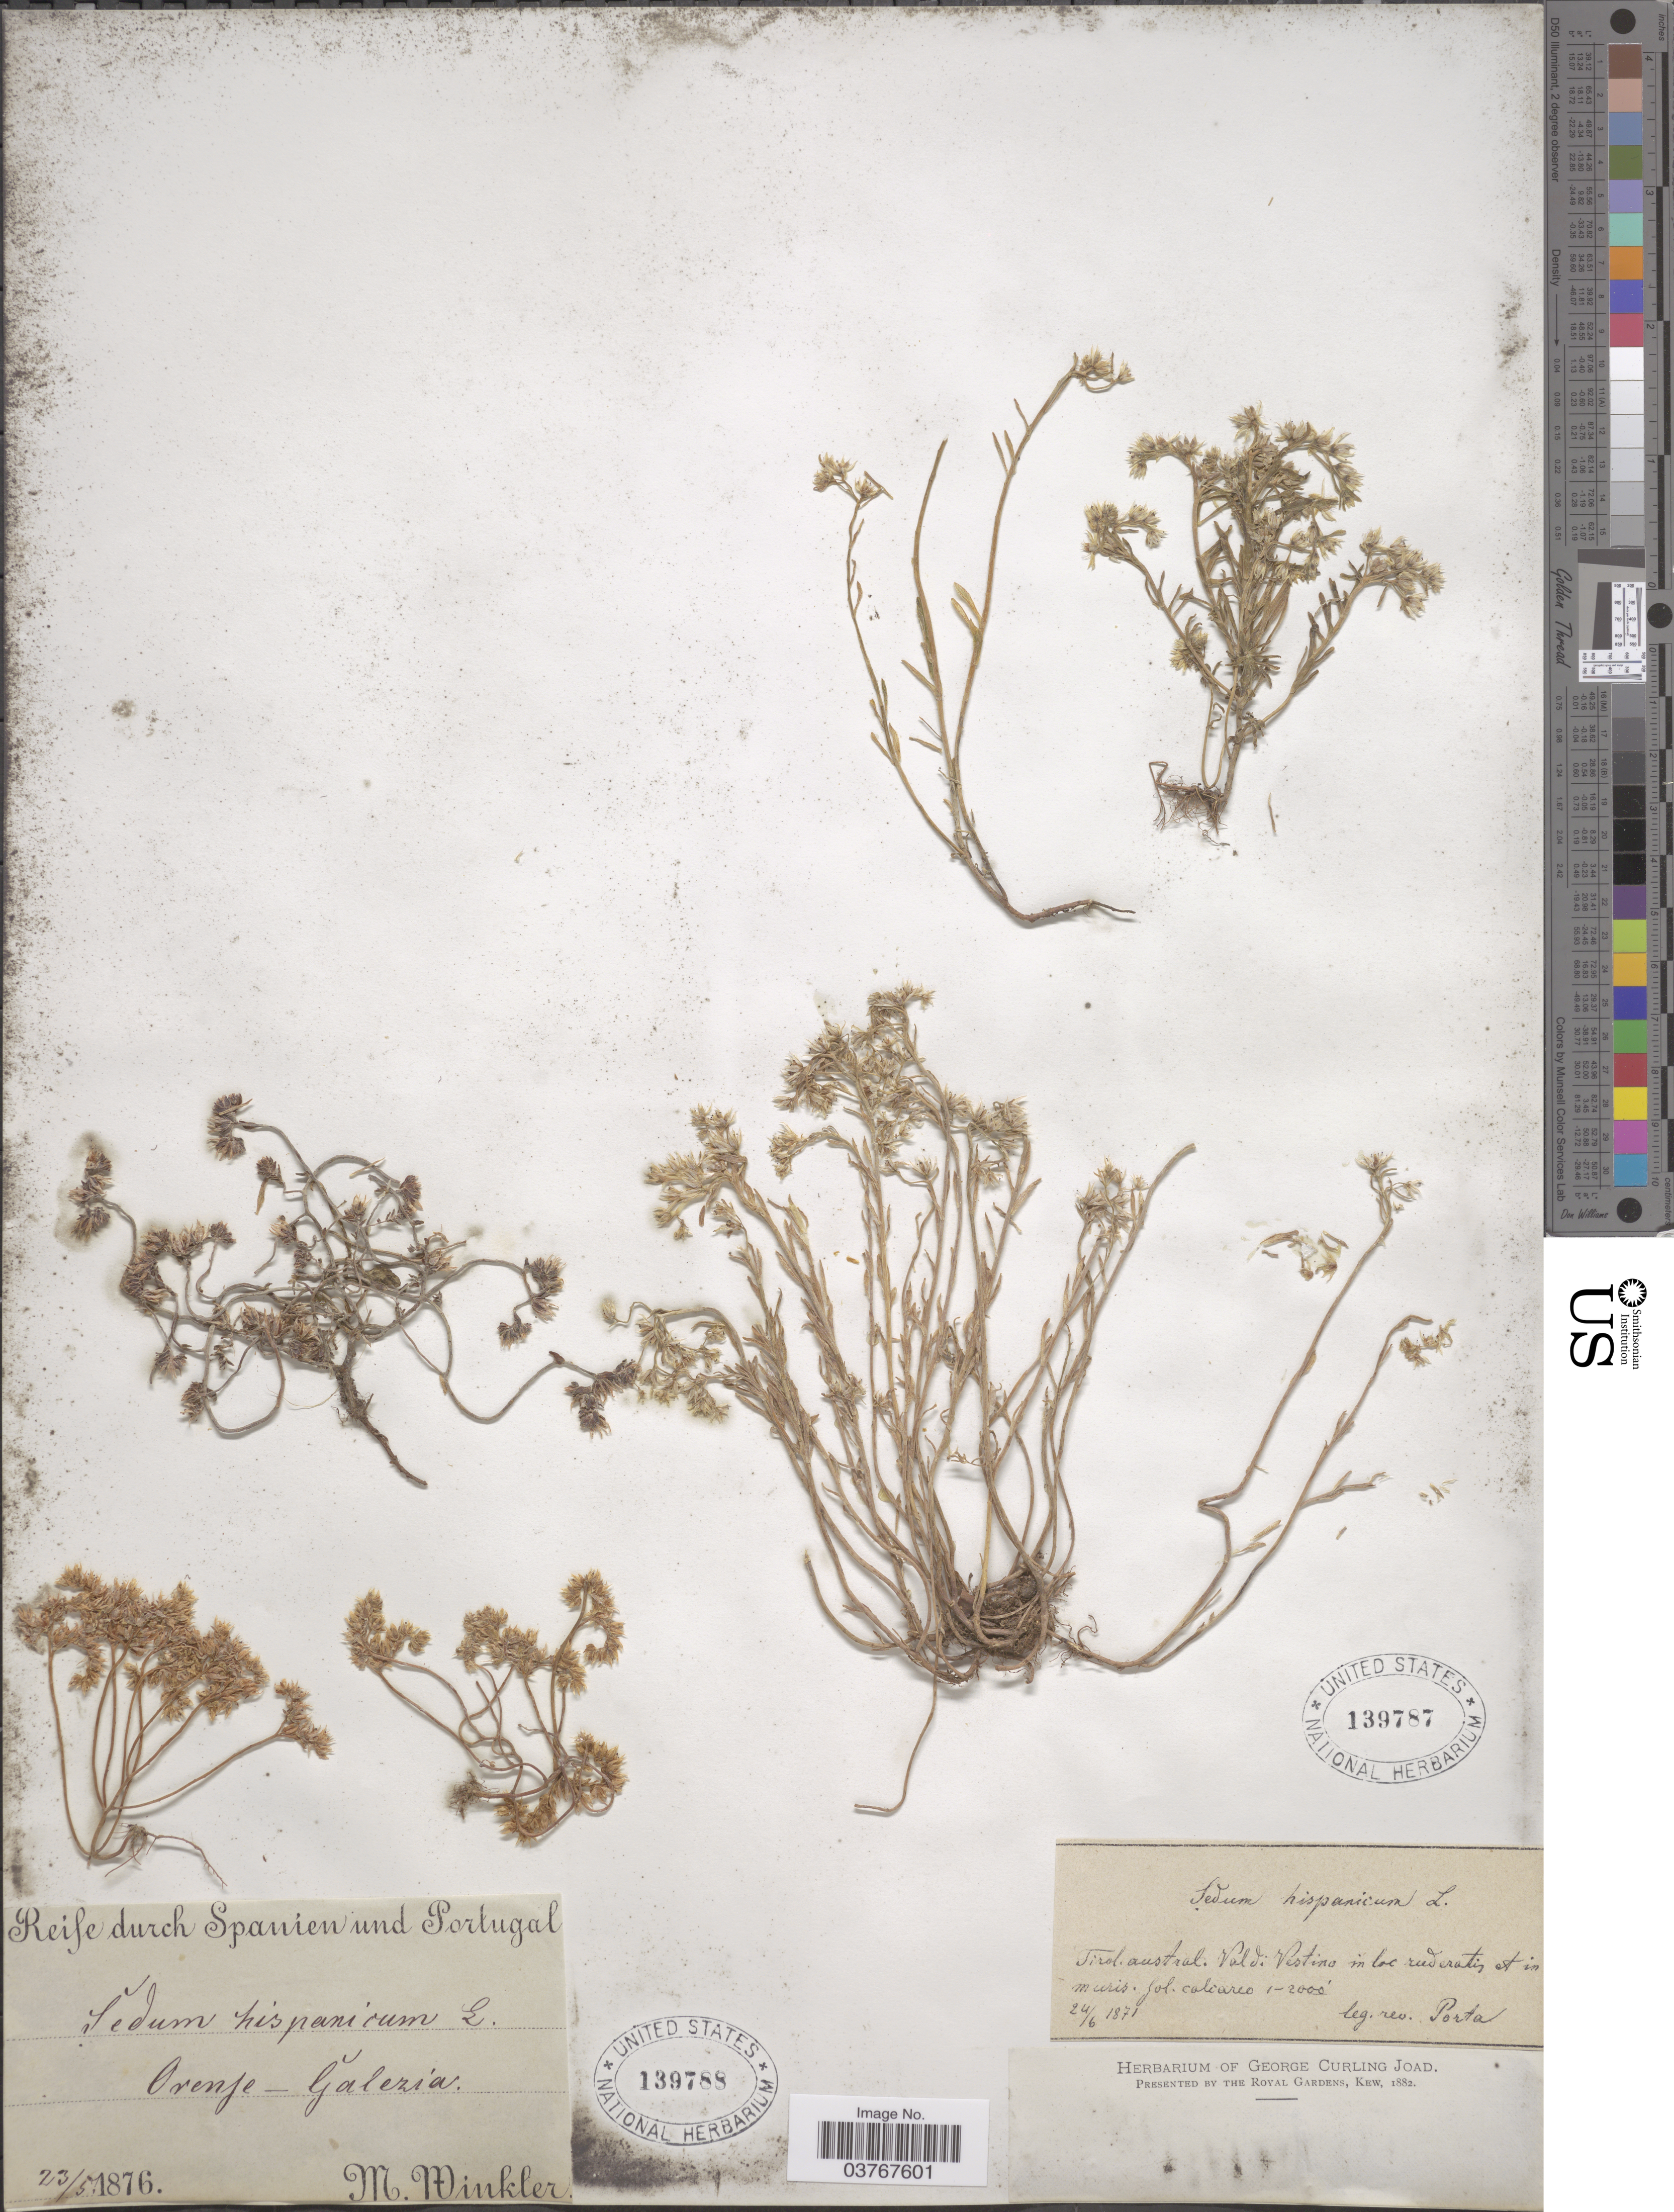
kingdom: Plantae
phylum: Tracheophyta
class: Magnoliopsida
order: Saxifragales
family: Crassulaceae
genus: Sedum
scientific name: Sedum hispanicum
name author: L.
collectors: -- Porta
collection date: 1871-06-24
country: Italy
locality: Tirol austral. Val di Vestino in loc ruderatis at in muris.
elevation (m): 305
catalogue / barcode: US 139787-2